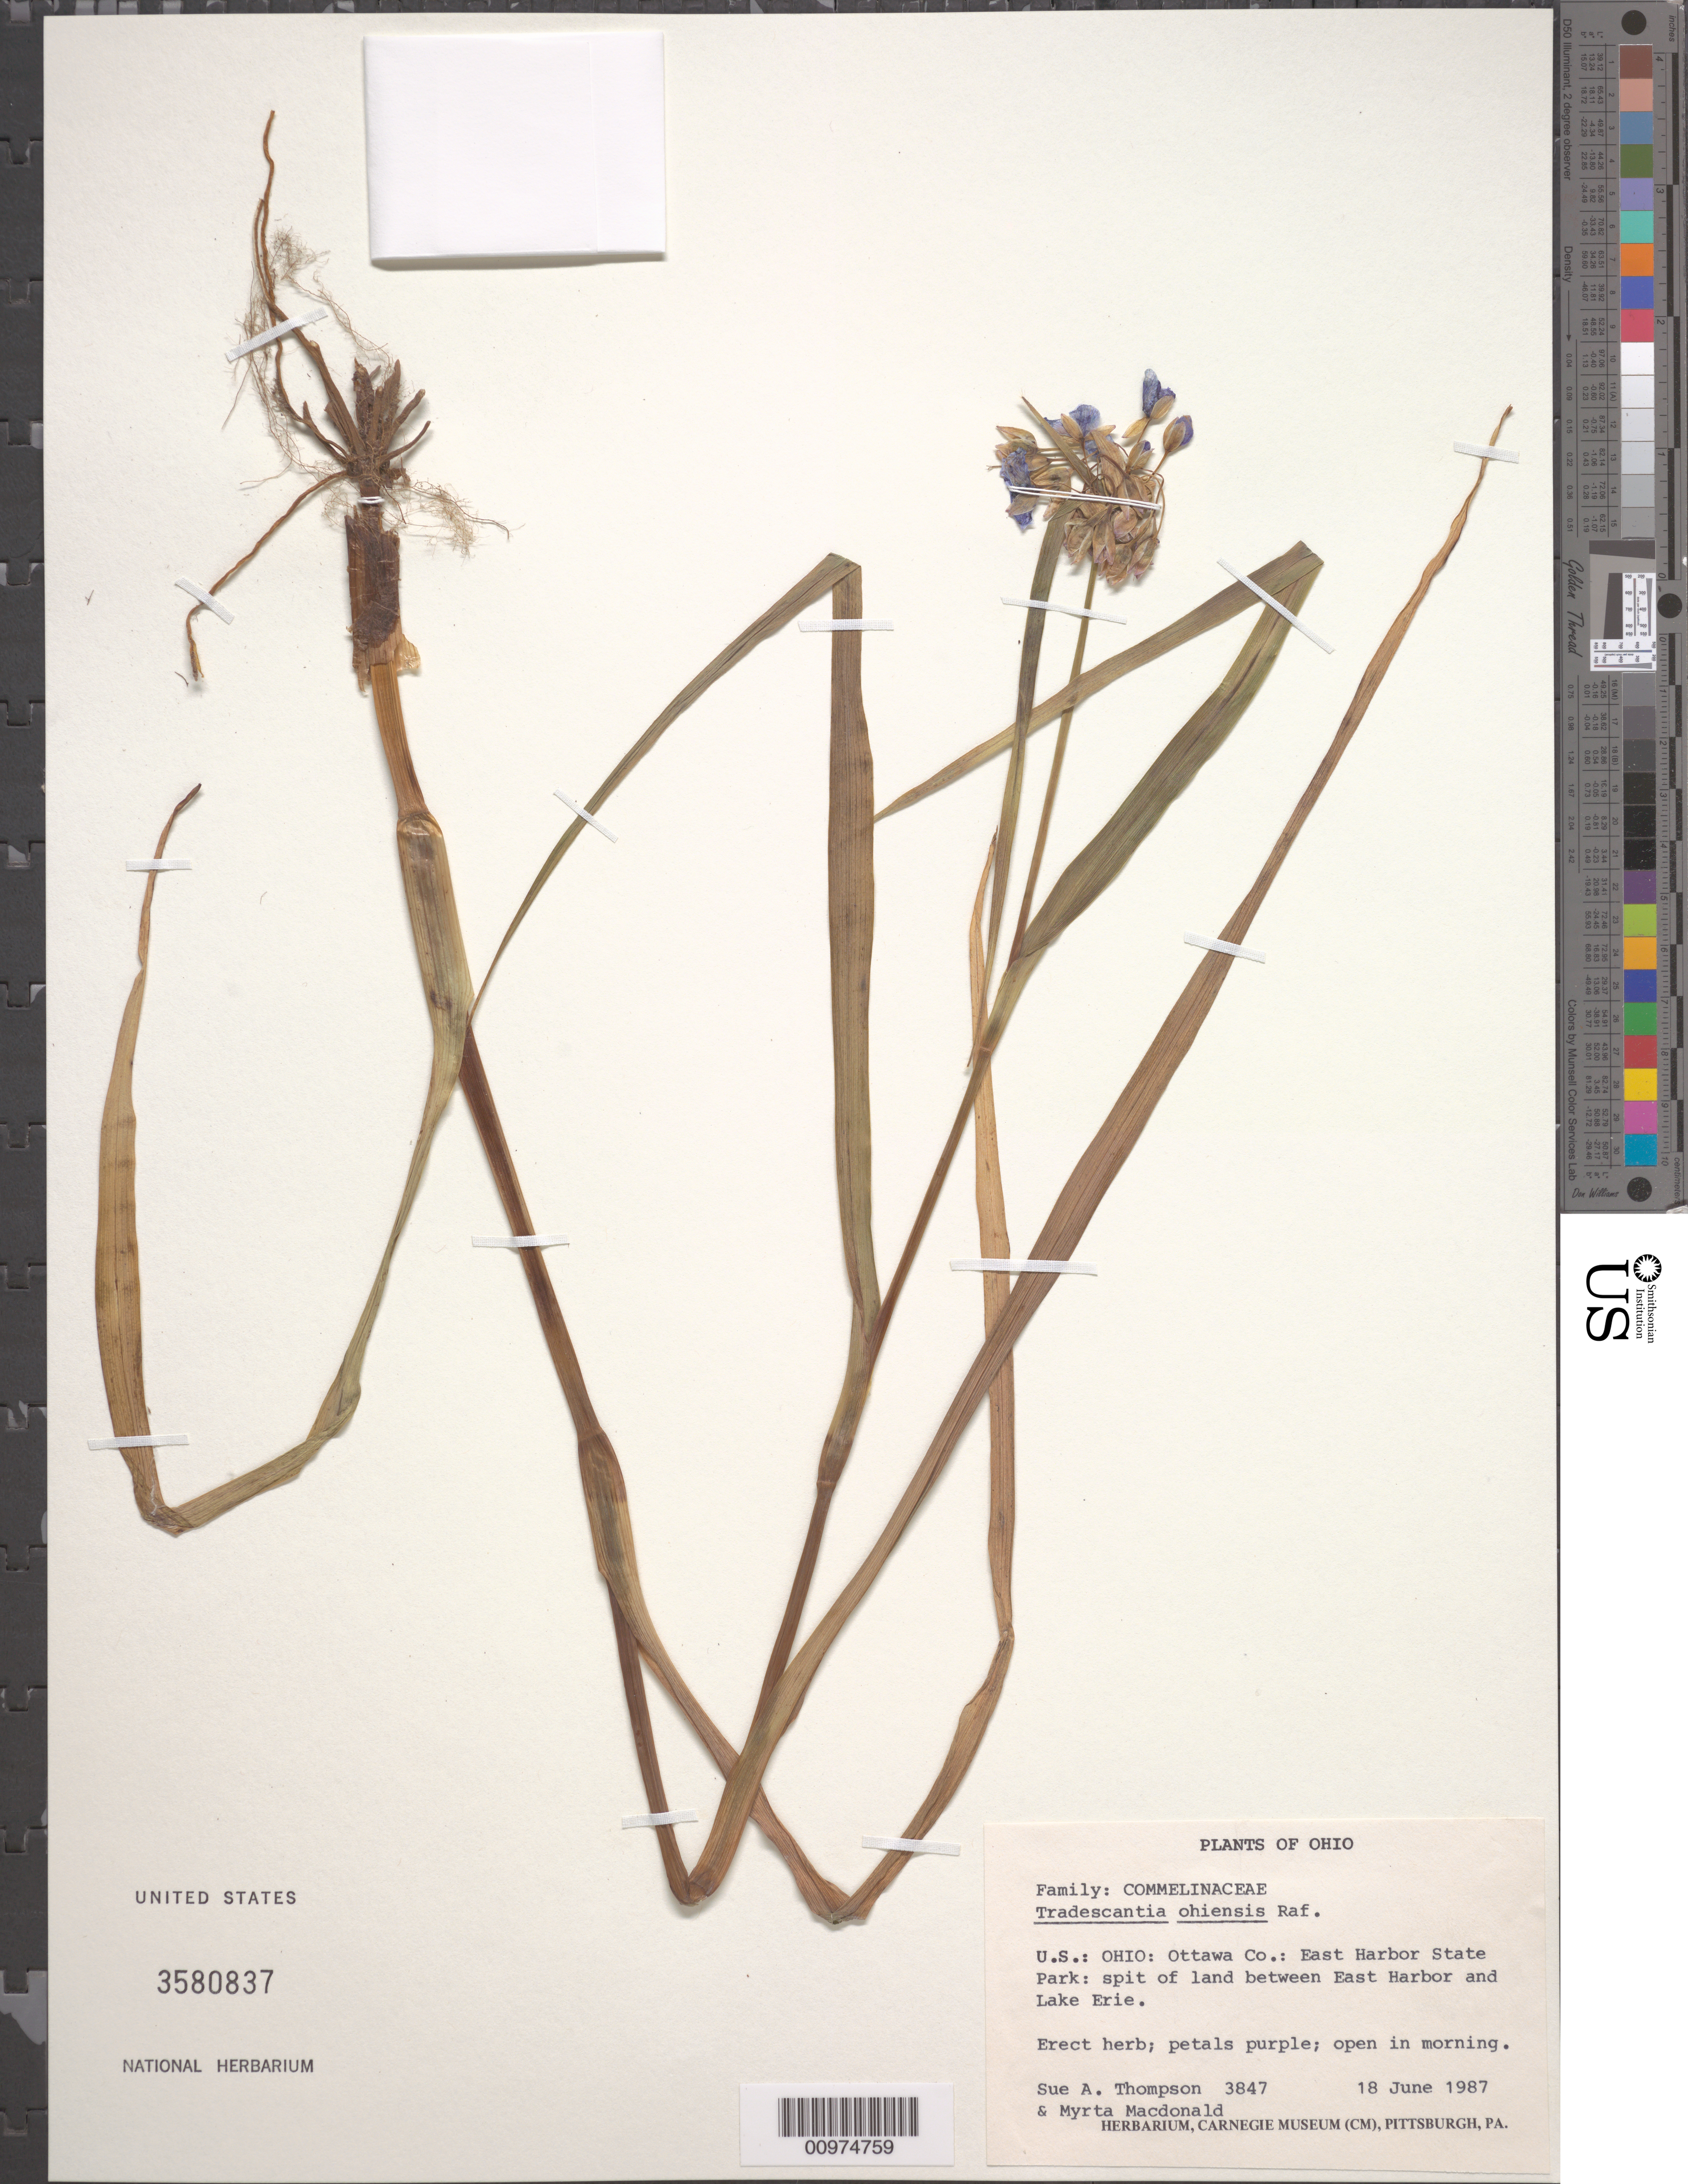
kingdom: Plantae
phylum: Tracheophyta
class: Liliopsida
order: Commelinales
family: Commelinaceae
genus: Tradescantia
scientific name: Tradescantia ohiensis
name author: Raf.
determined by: Faden, Robert B., (US), Smithsonian Institution - National Museum of Natural History (UNITED STATES)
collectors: S. A. Thompson & M. Macdonald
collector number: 3847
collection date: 1987-06-18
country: United States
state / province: Ohio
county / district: Ottawa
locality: East Harbor State Park:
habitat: spit of land between East Harbor and Lake Erie.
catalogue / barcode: US 3580837